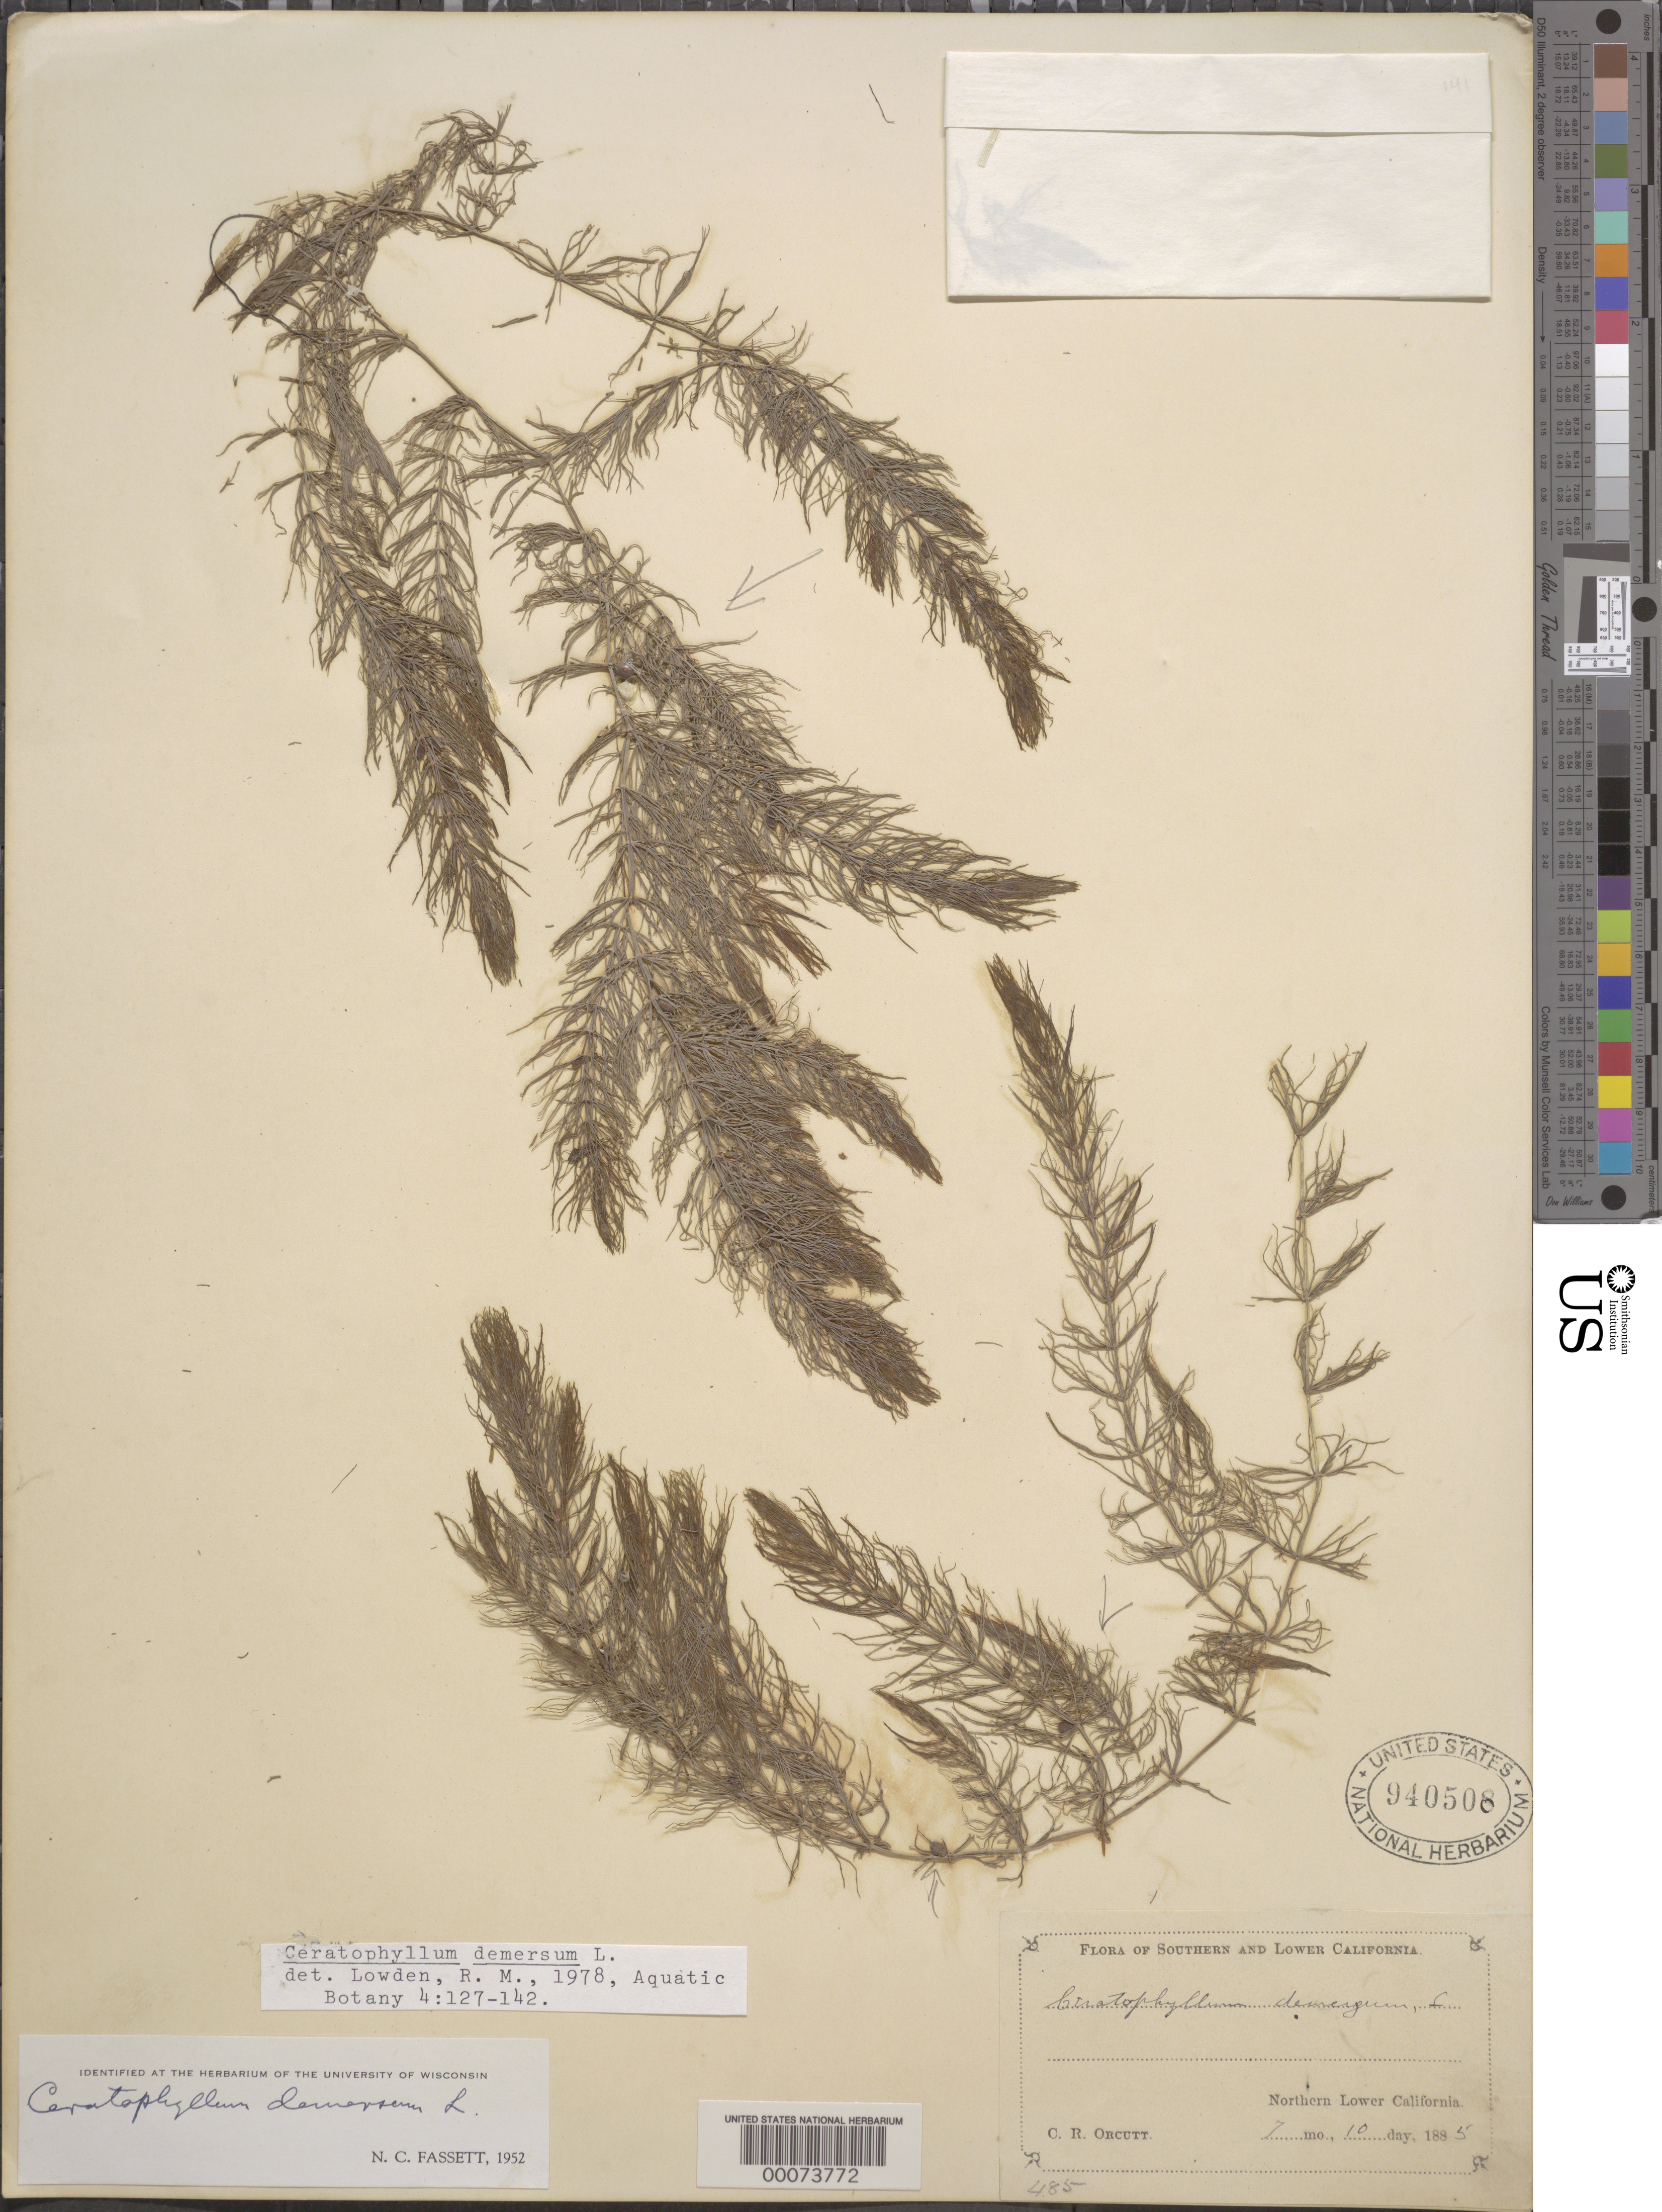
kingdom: Plantae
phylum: Tracheophyta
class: Magnoliopsida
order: Ceratophyllales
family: Ceratophyllaceae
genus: Ceratophyllum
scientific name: Ceratophyllum demersum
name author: L.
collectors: C. R. Orcutt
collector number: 485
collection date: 1885-07-10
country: Mexico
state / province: Baja California Norte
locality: Southern and Lower California. Northern Lower California.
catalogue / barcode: US 940508